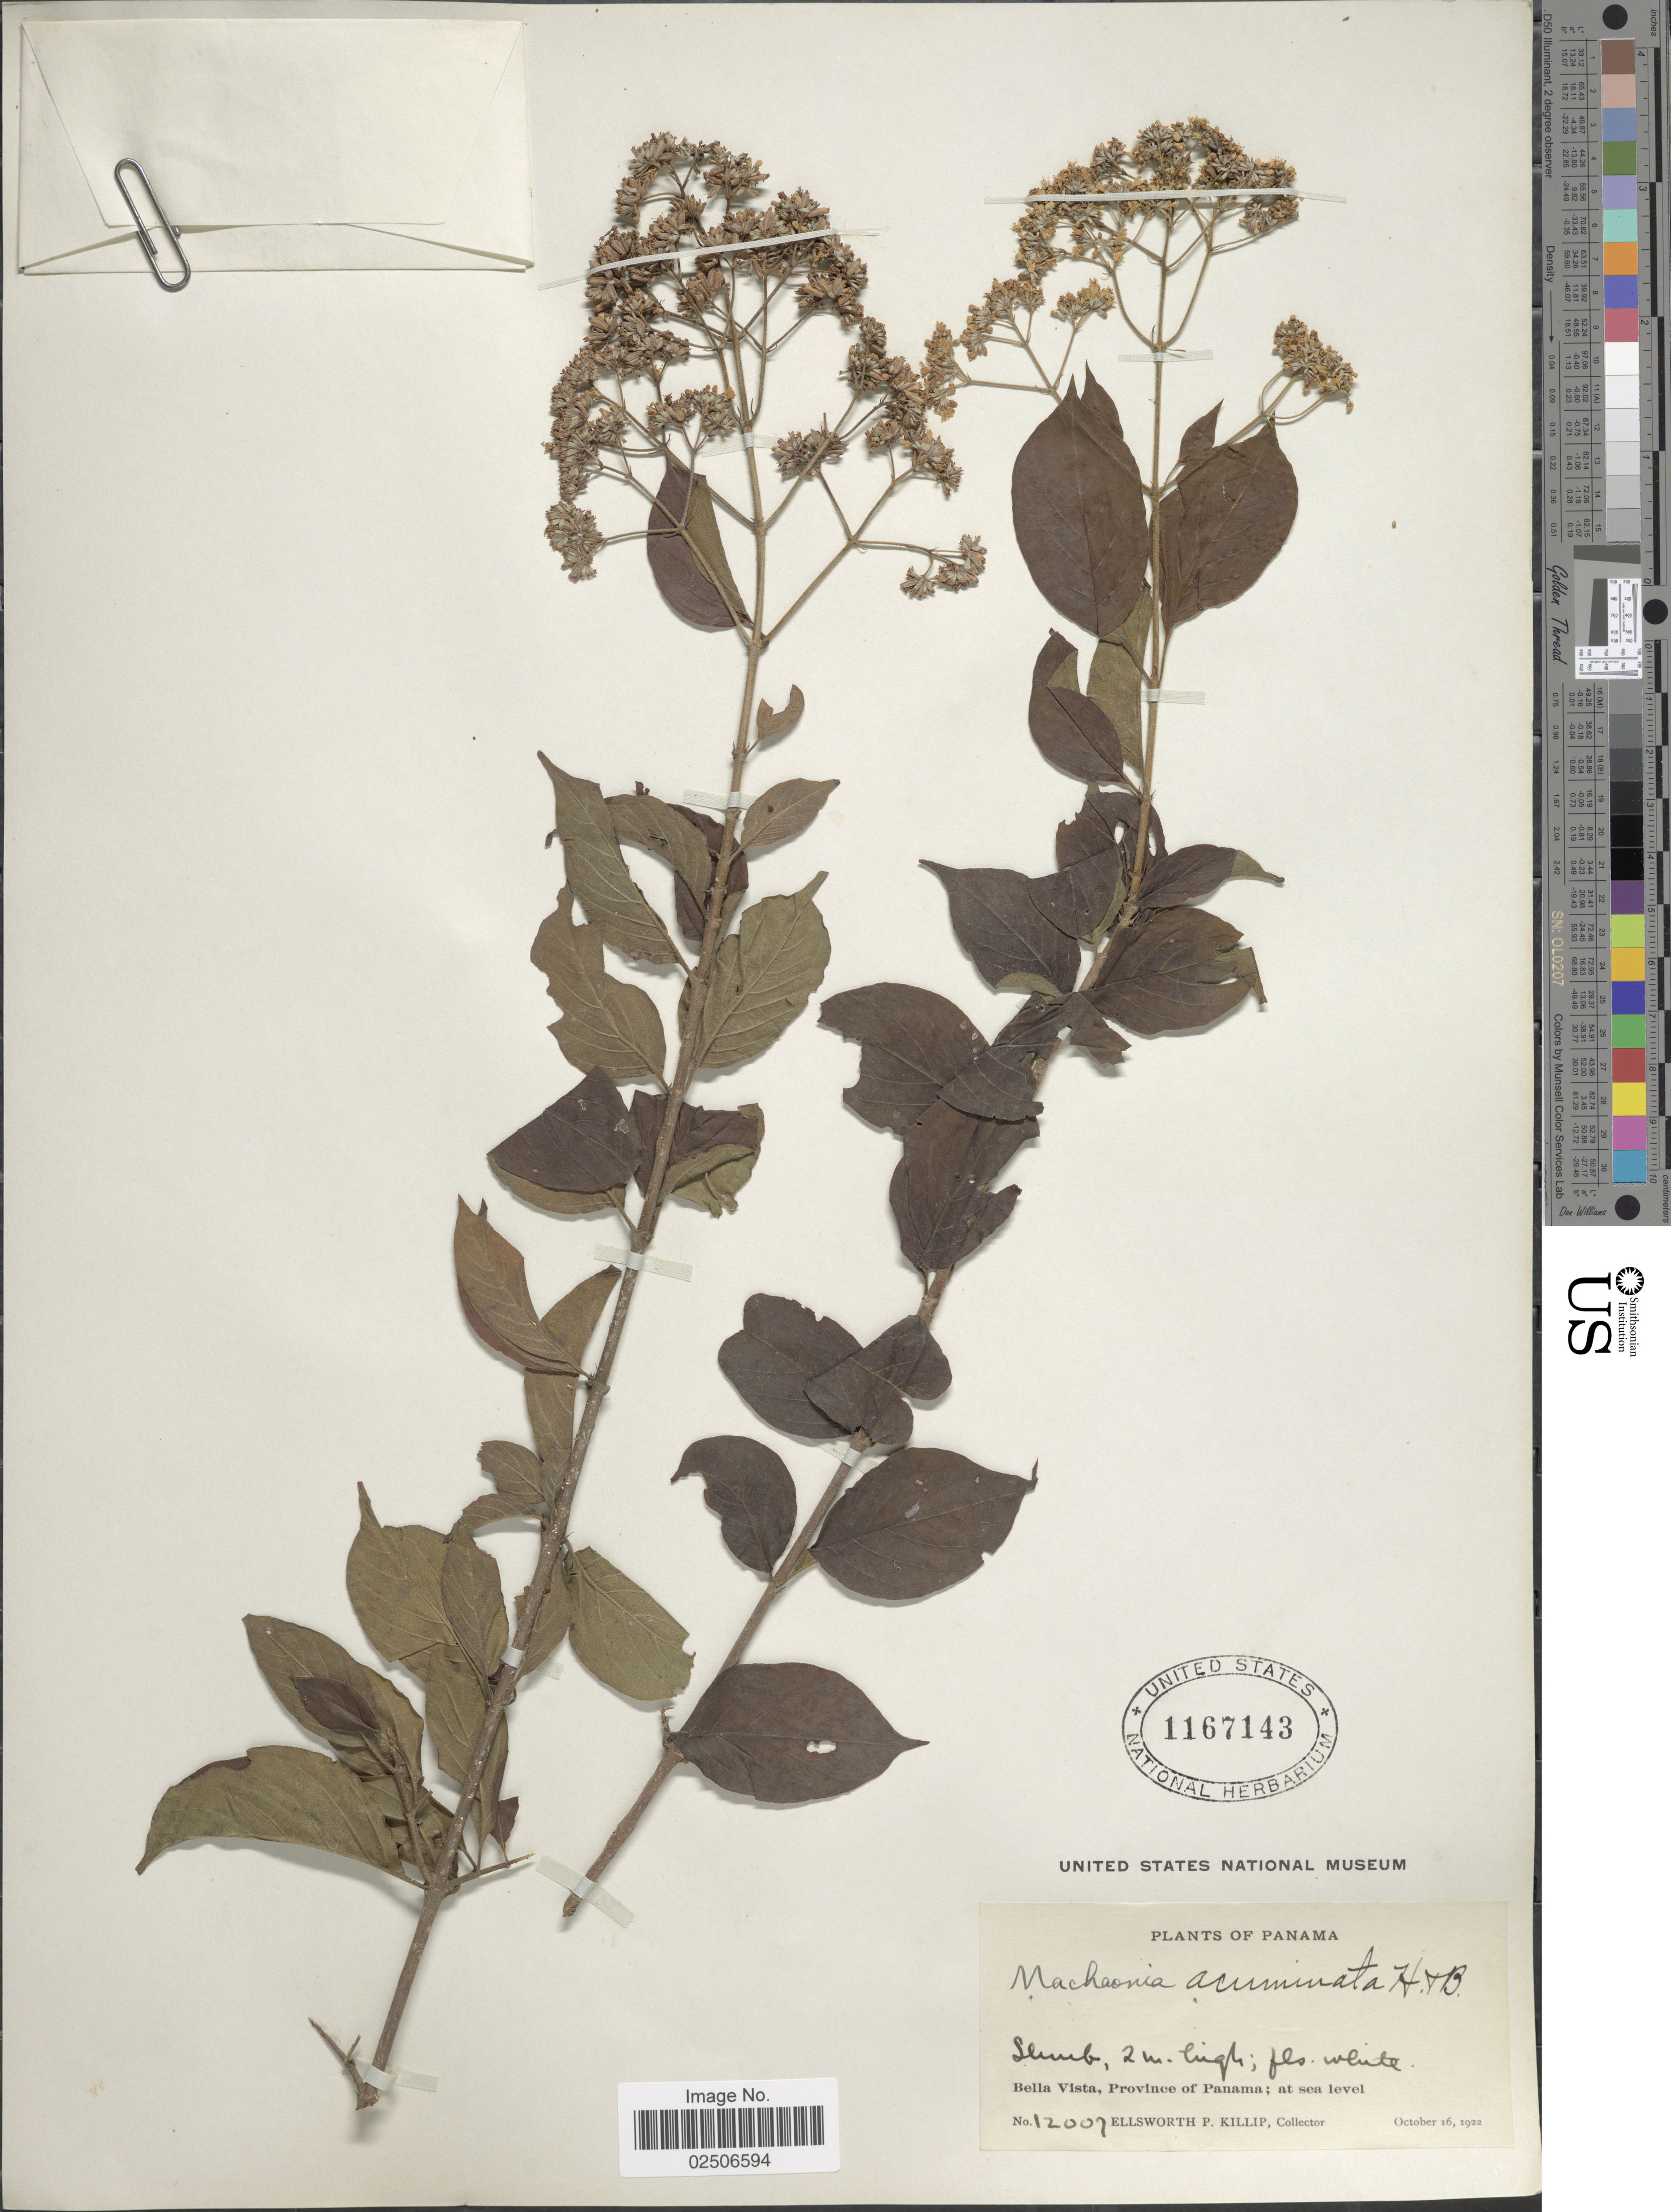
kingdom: Plantae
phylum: Tracheophyta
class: Magnoliopsida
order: Gentianales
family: Rubiaceae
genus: Machaonia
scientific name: Machaonia acuminata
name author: Bonpl.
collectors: E. P. Killip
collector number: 12007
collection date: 1922-10-16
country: Panama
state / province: Panamá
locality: Bella Vista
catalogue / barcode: US 1167143